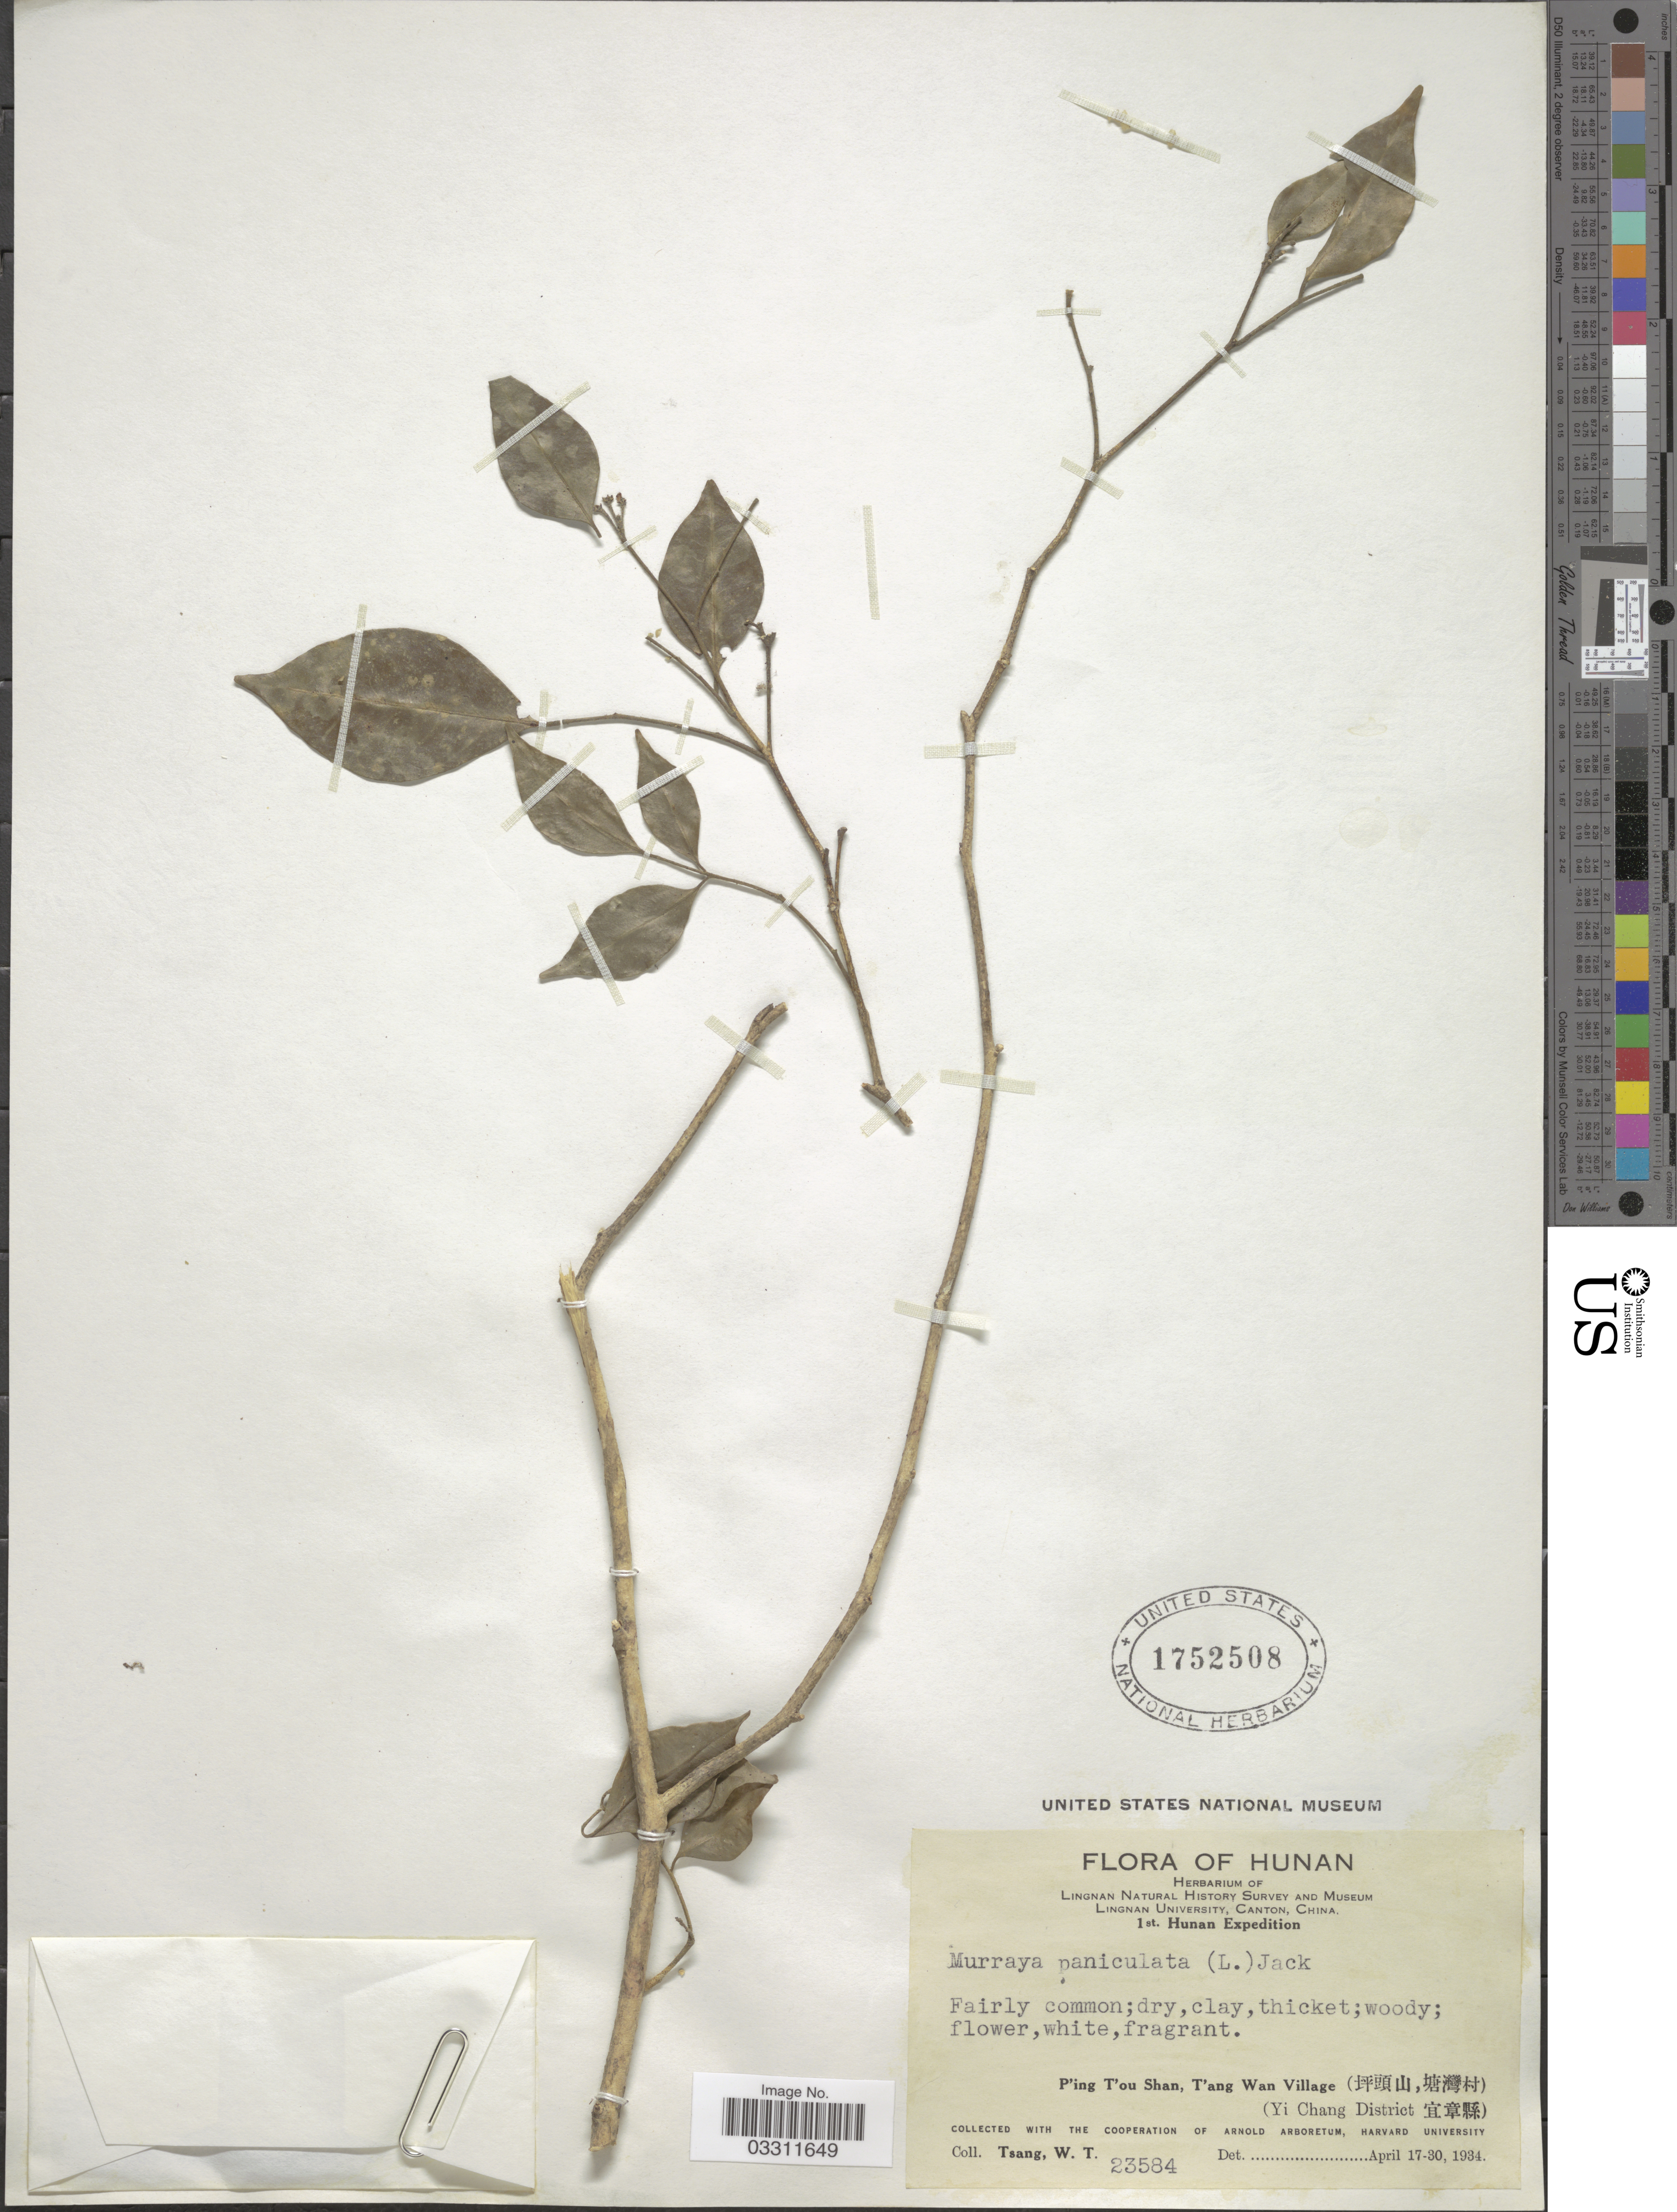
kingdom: Plantae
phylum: Tracheophyta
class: Magnoliopsida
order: Sapindales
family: Rutaceae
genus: Murraya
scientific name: Murraya paniculata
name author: (L.) Jack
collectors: W. T. Tsang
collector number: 23584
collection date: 1934-04-17/1934-04-30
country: China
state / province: Hunan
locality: P'ing T'ou Shan, T'ang Wan Village (X). (Yi Cang District X).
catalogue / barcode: US 1752508